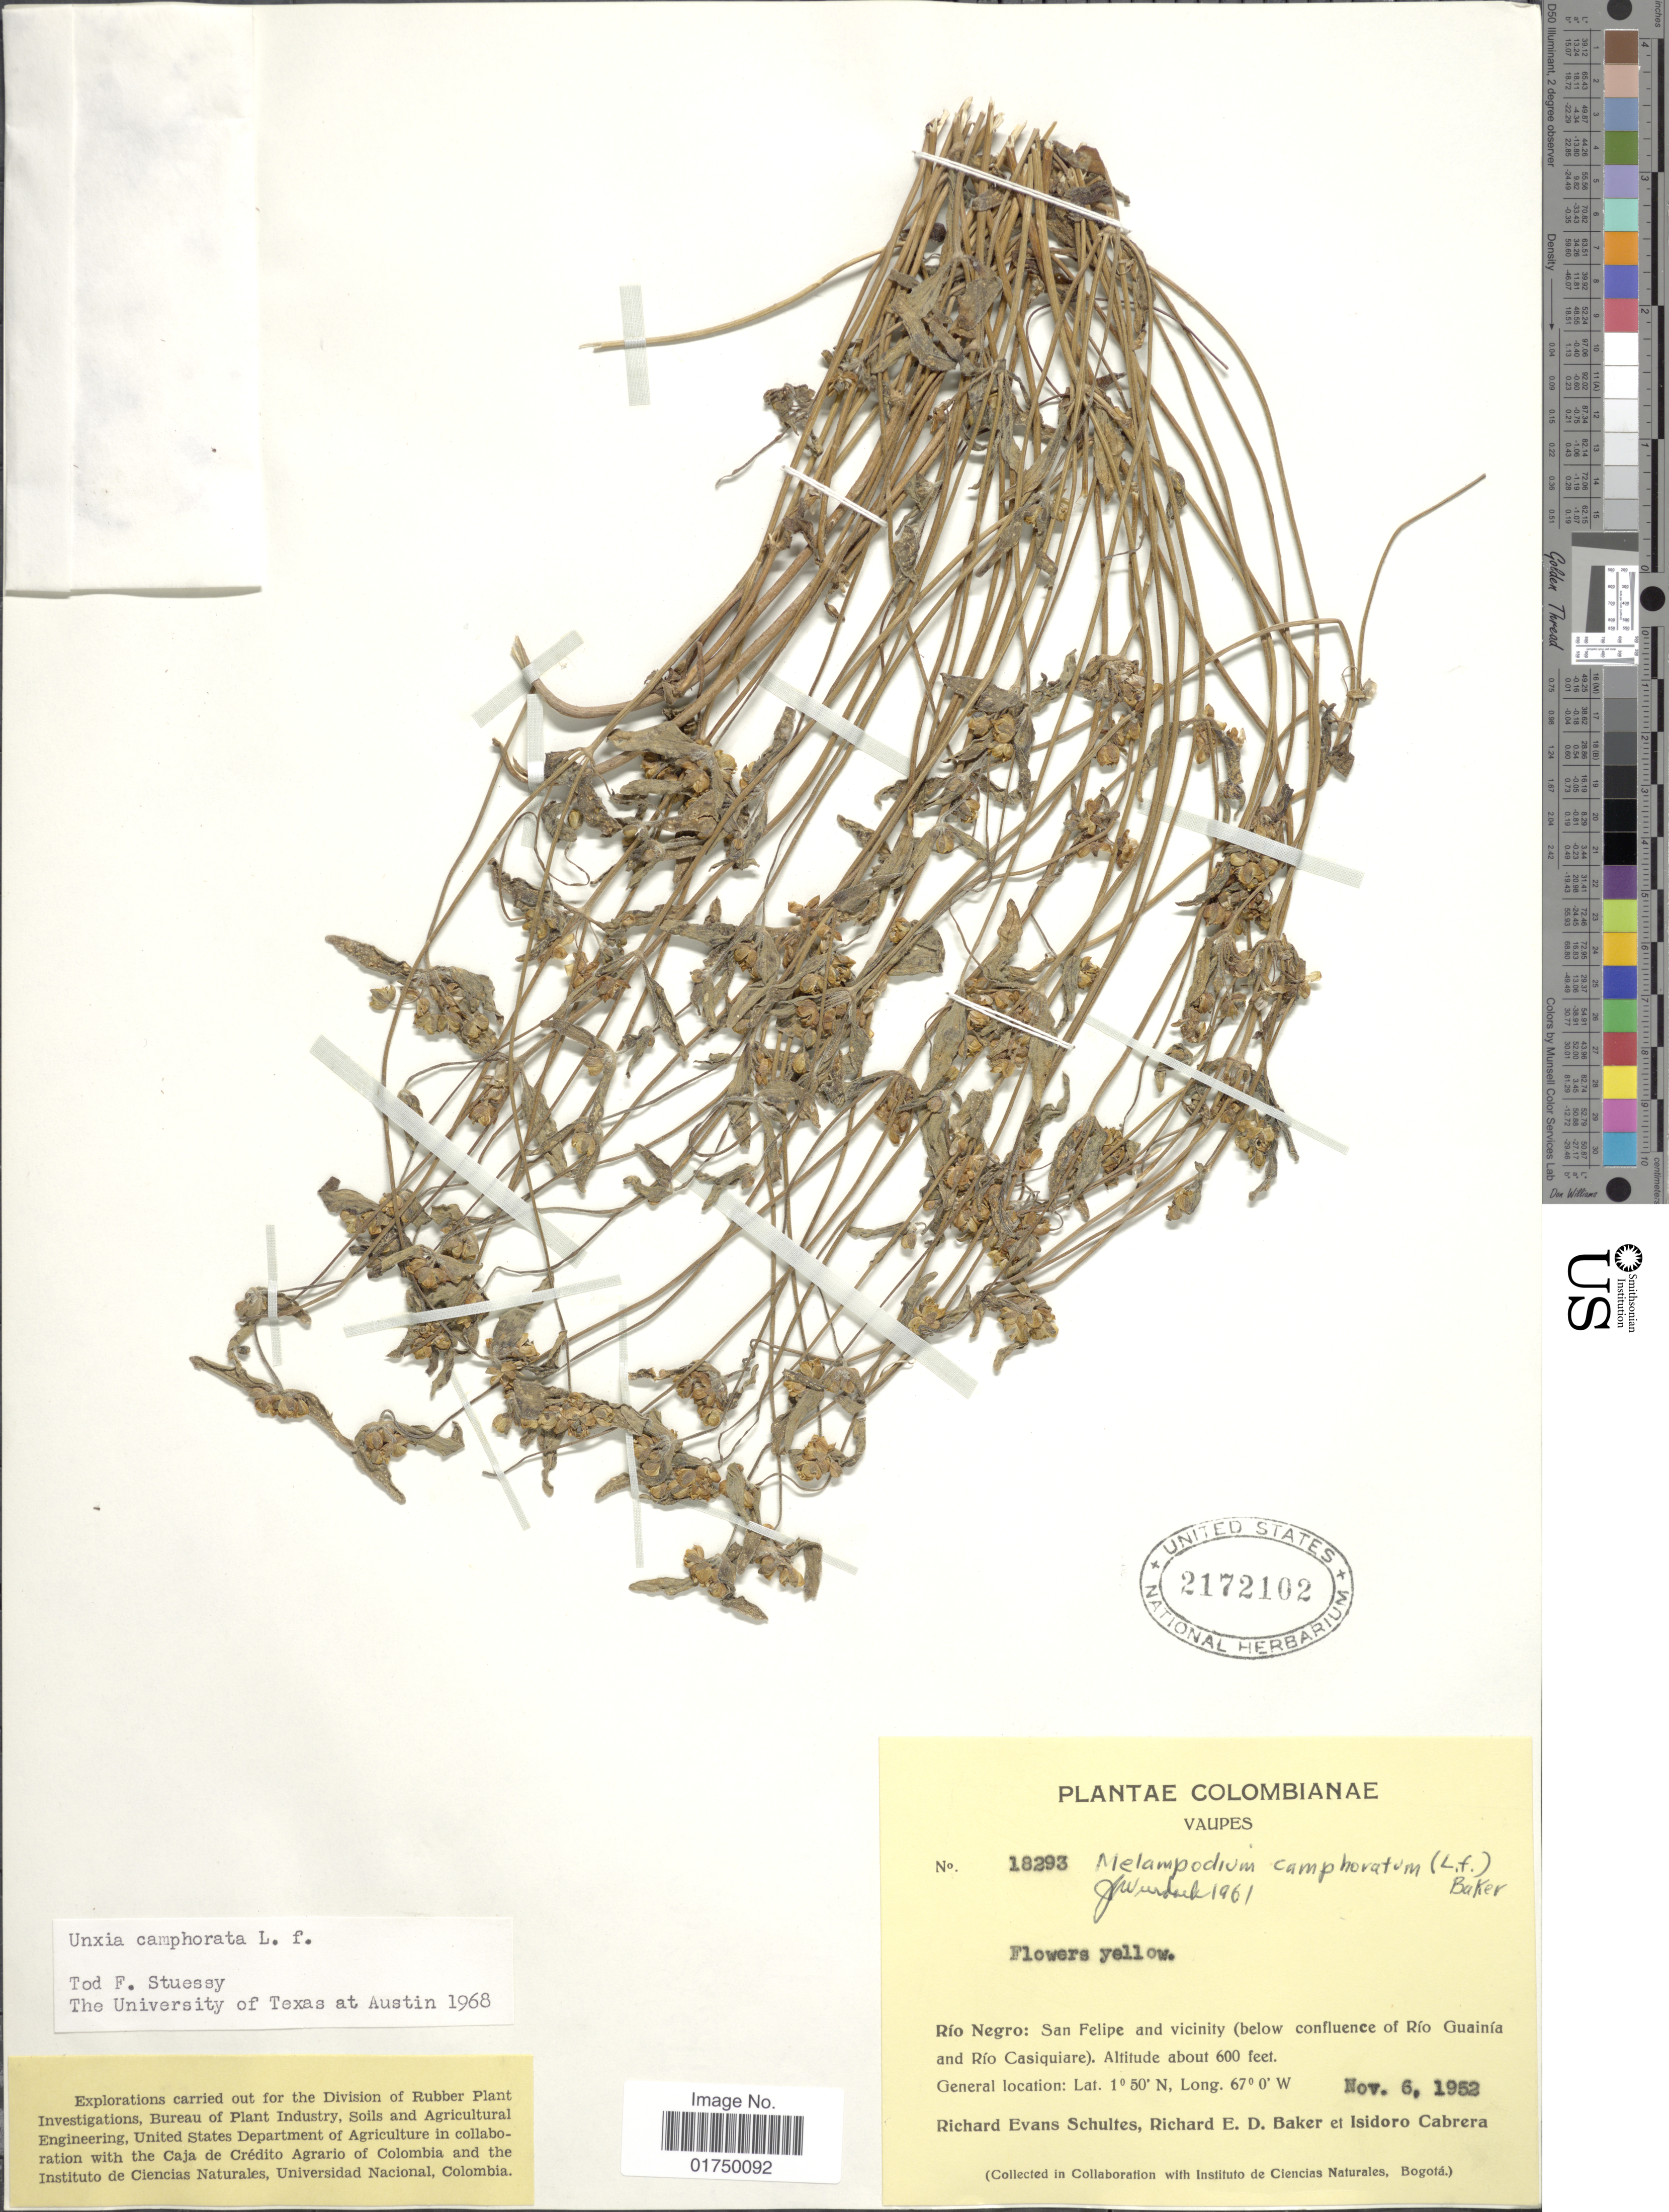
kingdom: Plantae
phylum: Tracheophyta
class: Magnoliopsida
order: Asterales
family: Asteraceae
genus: Unxia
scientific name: Unxia camphorata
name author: L. f.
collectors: R. E. Schultes, R. E. D. Baker & I. Cabrera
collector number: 18293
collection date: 1952-11-06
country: Colombia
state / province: Vaupés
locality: Río Negro: San Felipe and vicinity (below confluence of Río Guainía and Río Casiquiare)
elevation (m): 183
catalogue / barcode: US 2172102